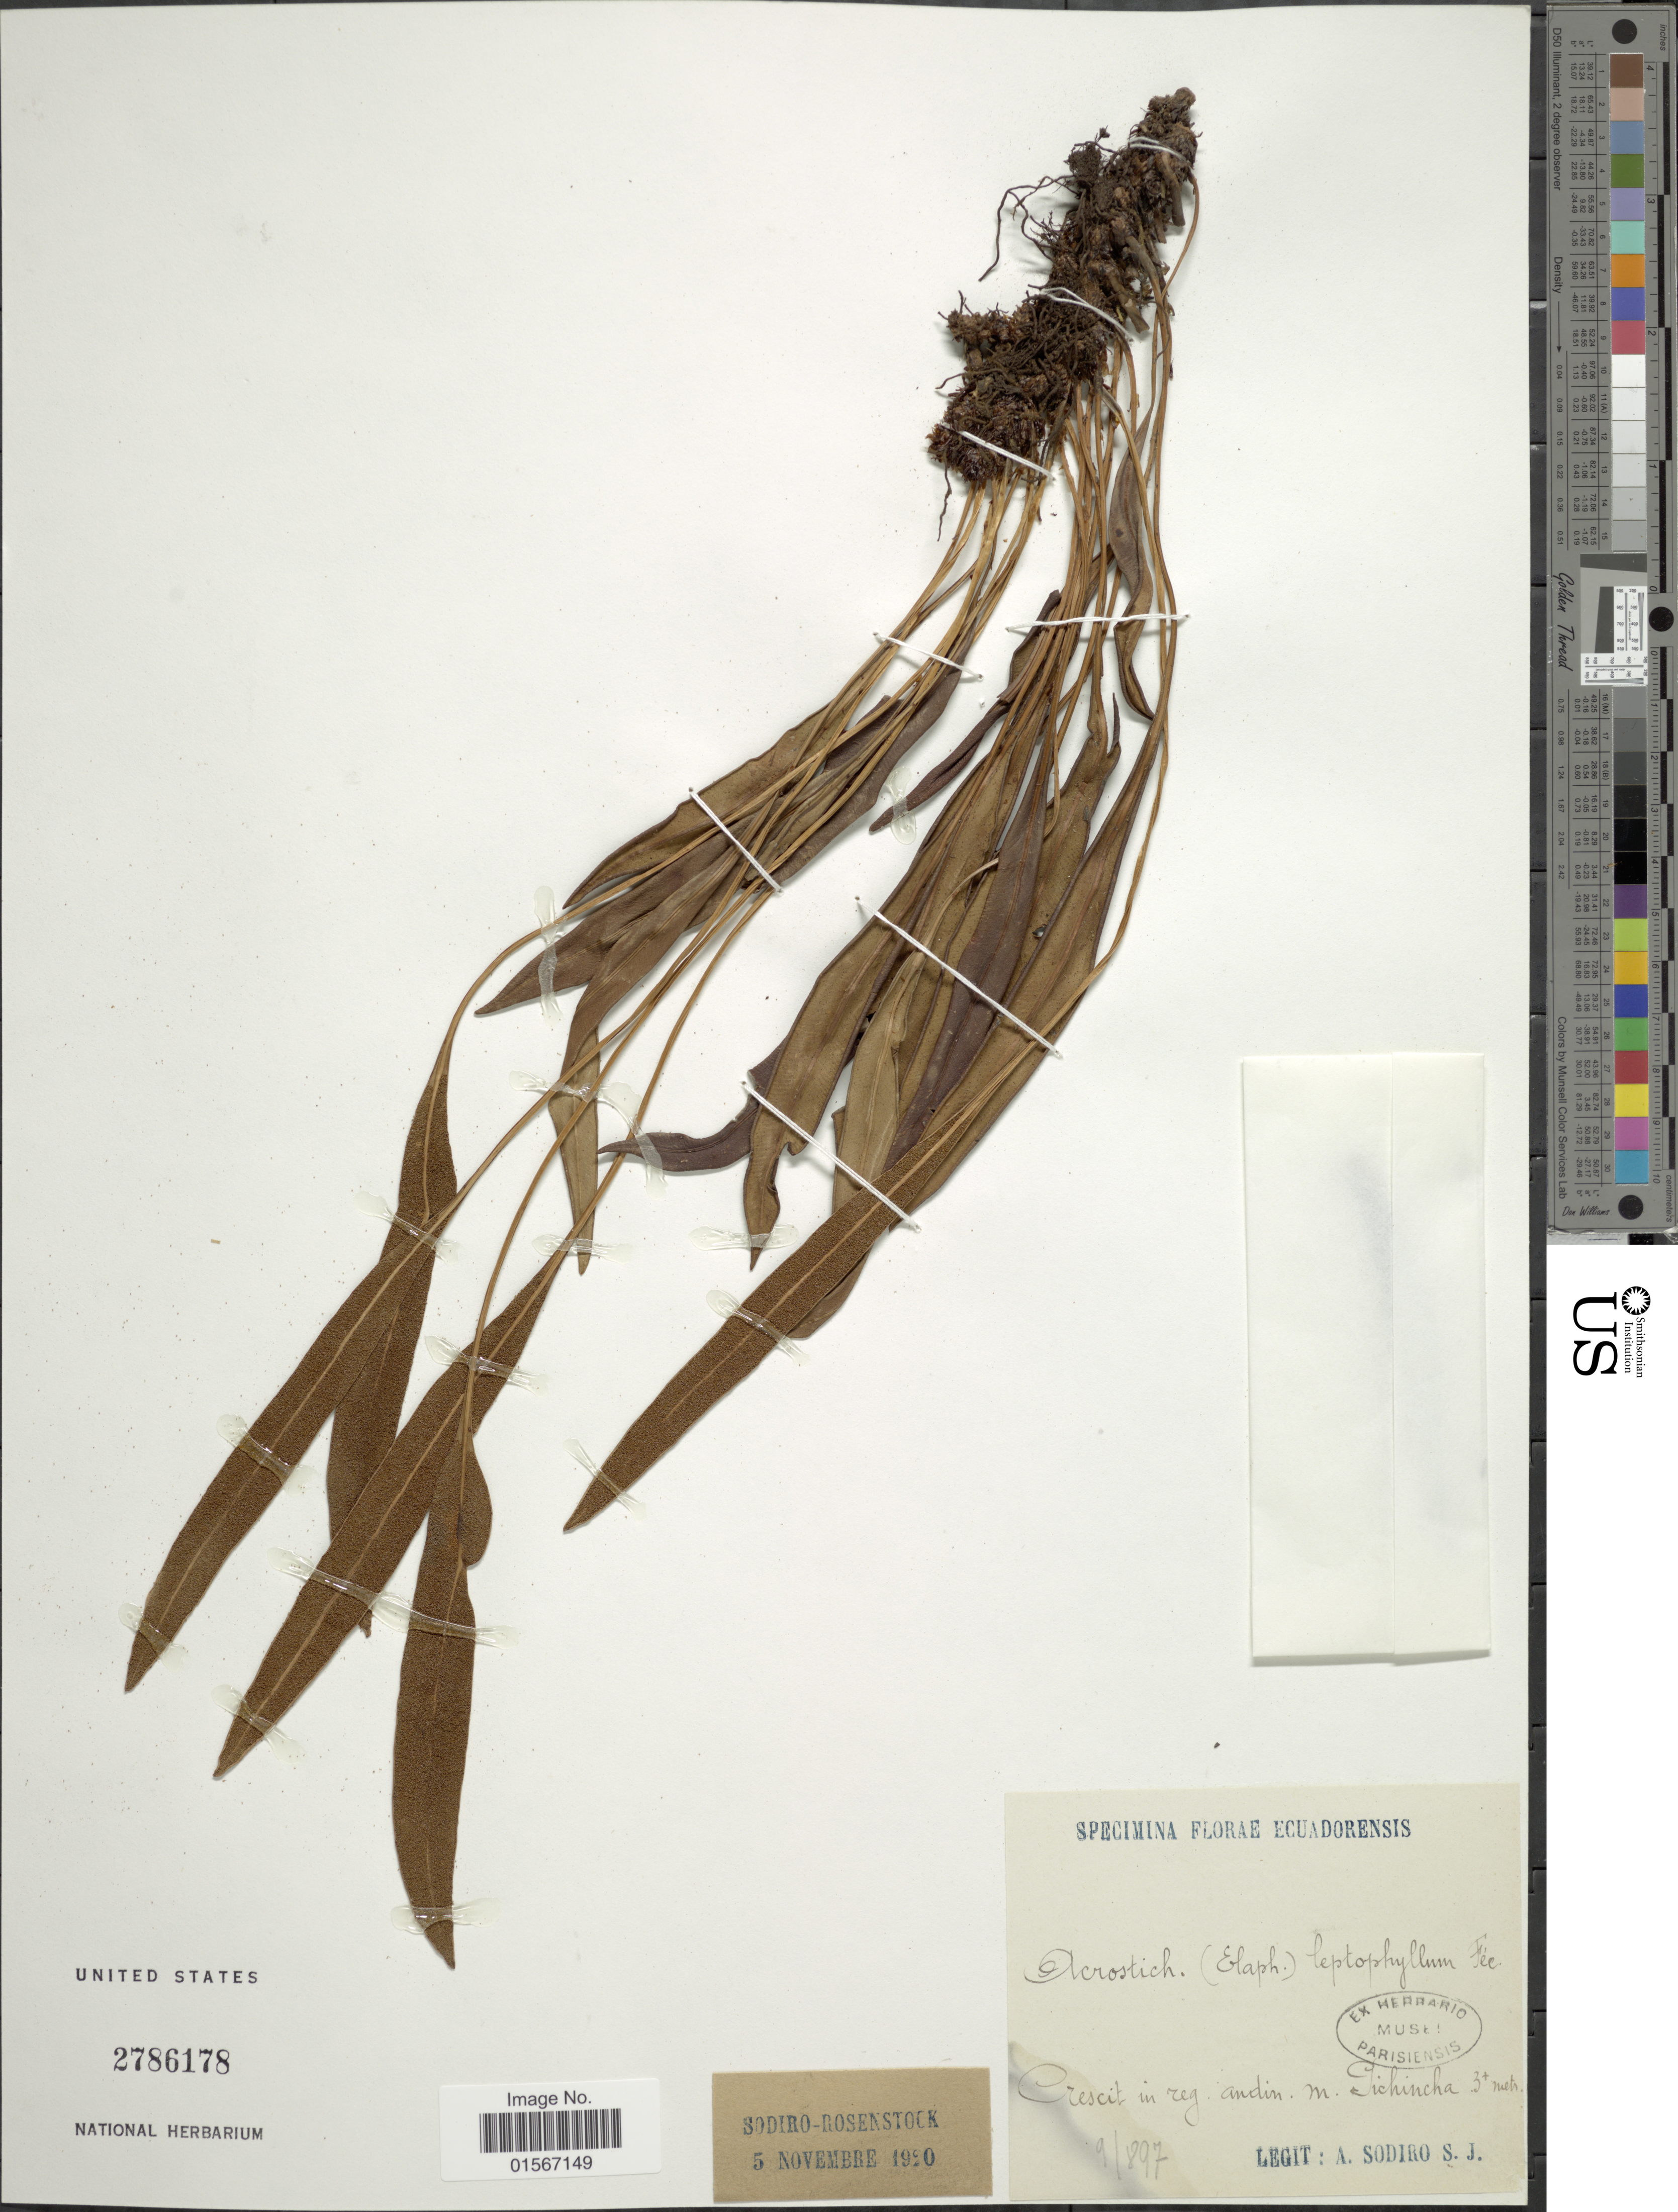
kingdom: Plantae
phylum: Tracheophyta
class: Polypodiopsida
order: Polypodiales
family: Dryopteridaceae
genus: Elaphoglossum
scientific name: Elaphoglossum minutum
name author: (Pohl ex Fée) T. Moore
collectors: A. Sodiro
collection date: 1897-09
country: Ecuador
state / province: Pichincha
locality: Ecuadorensis, Crescit, in reg. andim. m. Pichincha.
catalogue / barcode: US 2786178